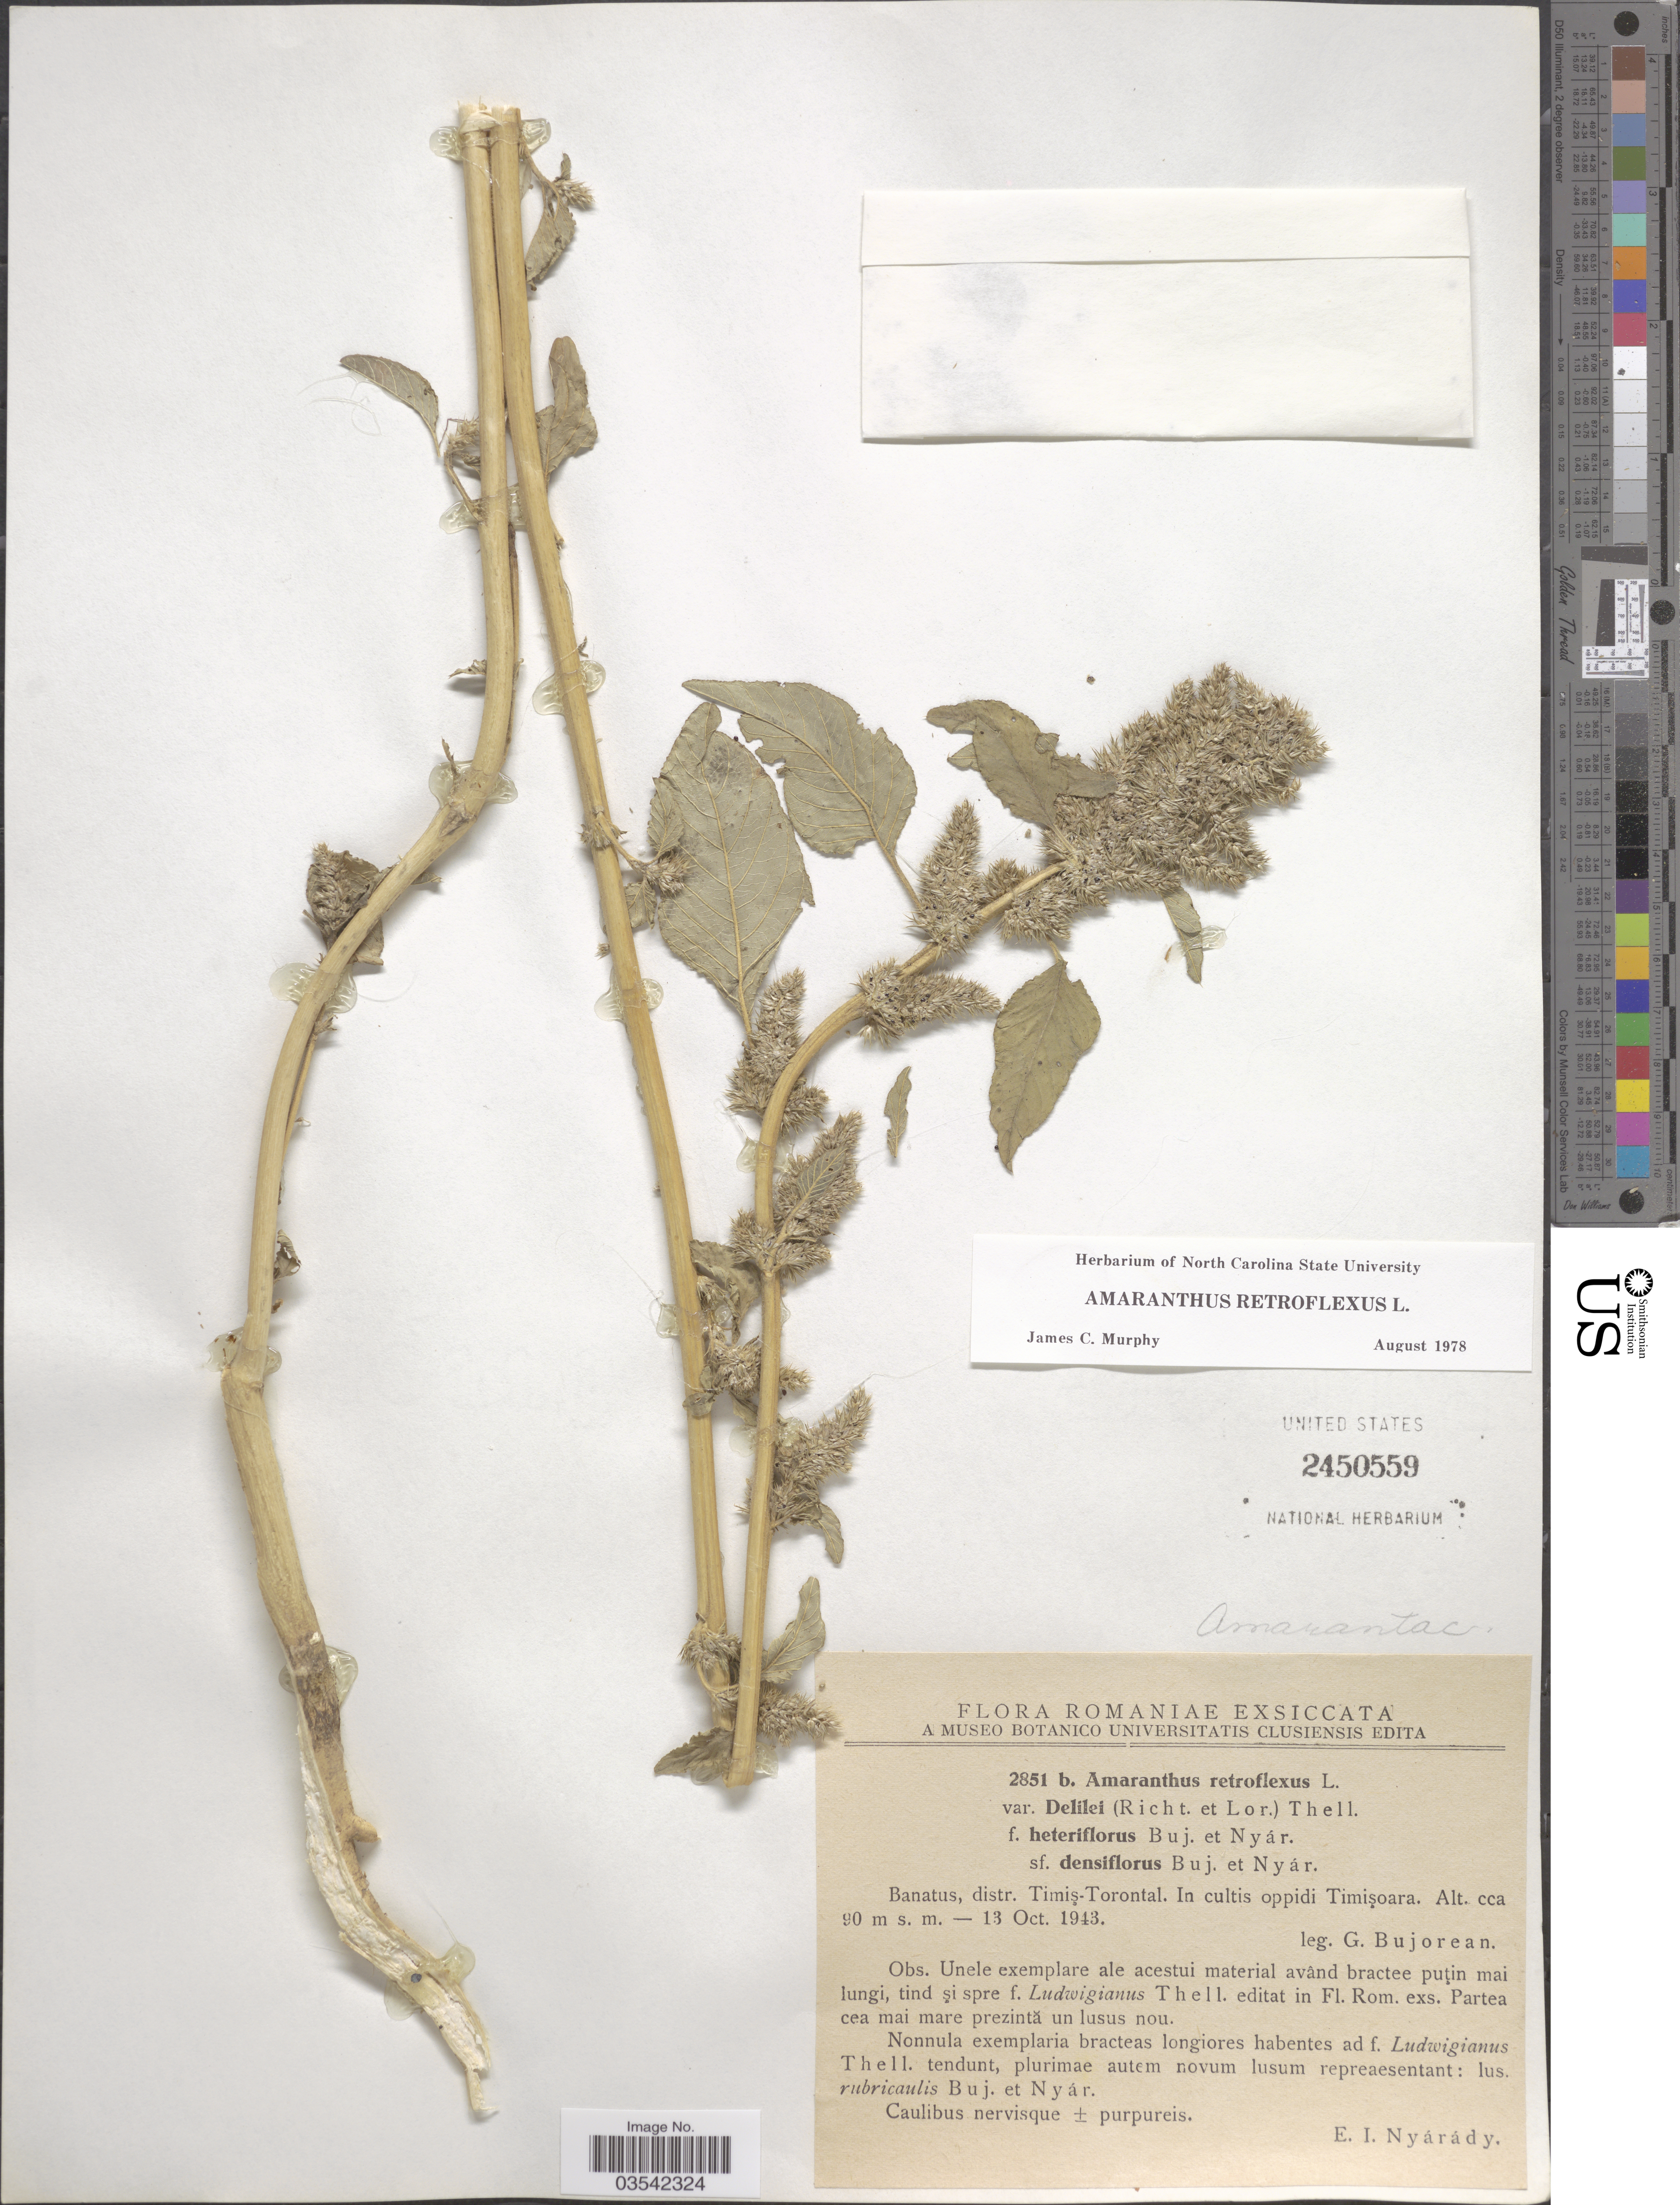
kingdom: Plantae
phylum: Tracheophyta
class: Magnoliopsida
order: Caryophyllales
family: Amaranthaceae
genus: Amaranthus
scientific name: Amaranthus retroflexus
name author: L.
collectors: G. Bujorean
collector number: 2851b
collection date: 1943-10-13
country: Romania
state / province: Timis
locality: Banatus, distr. Timiş-Torontal. In cultis oppidi Timişoara.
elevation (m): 90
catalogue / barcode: US 2450559